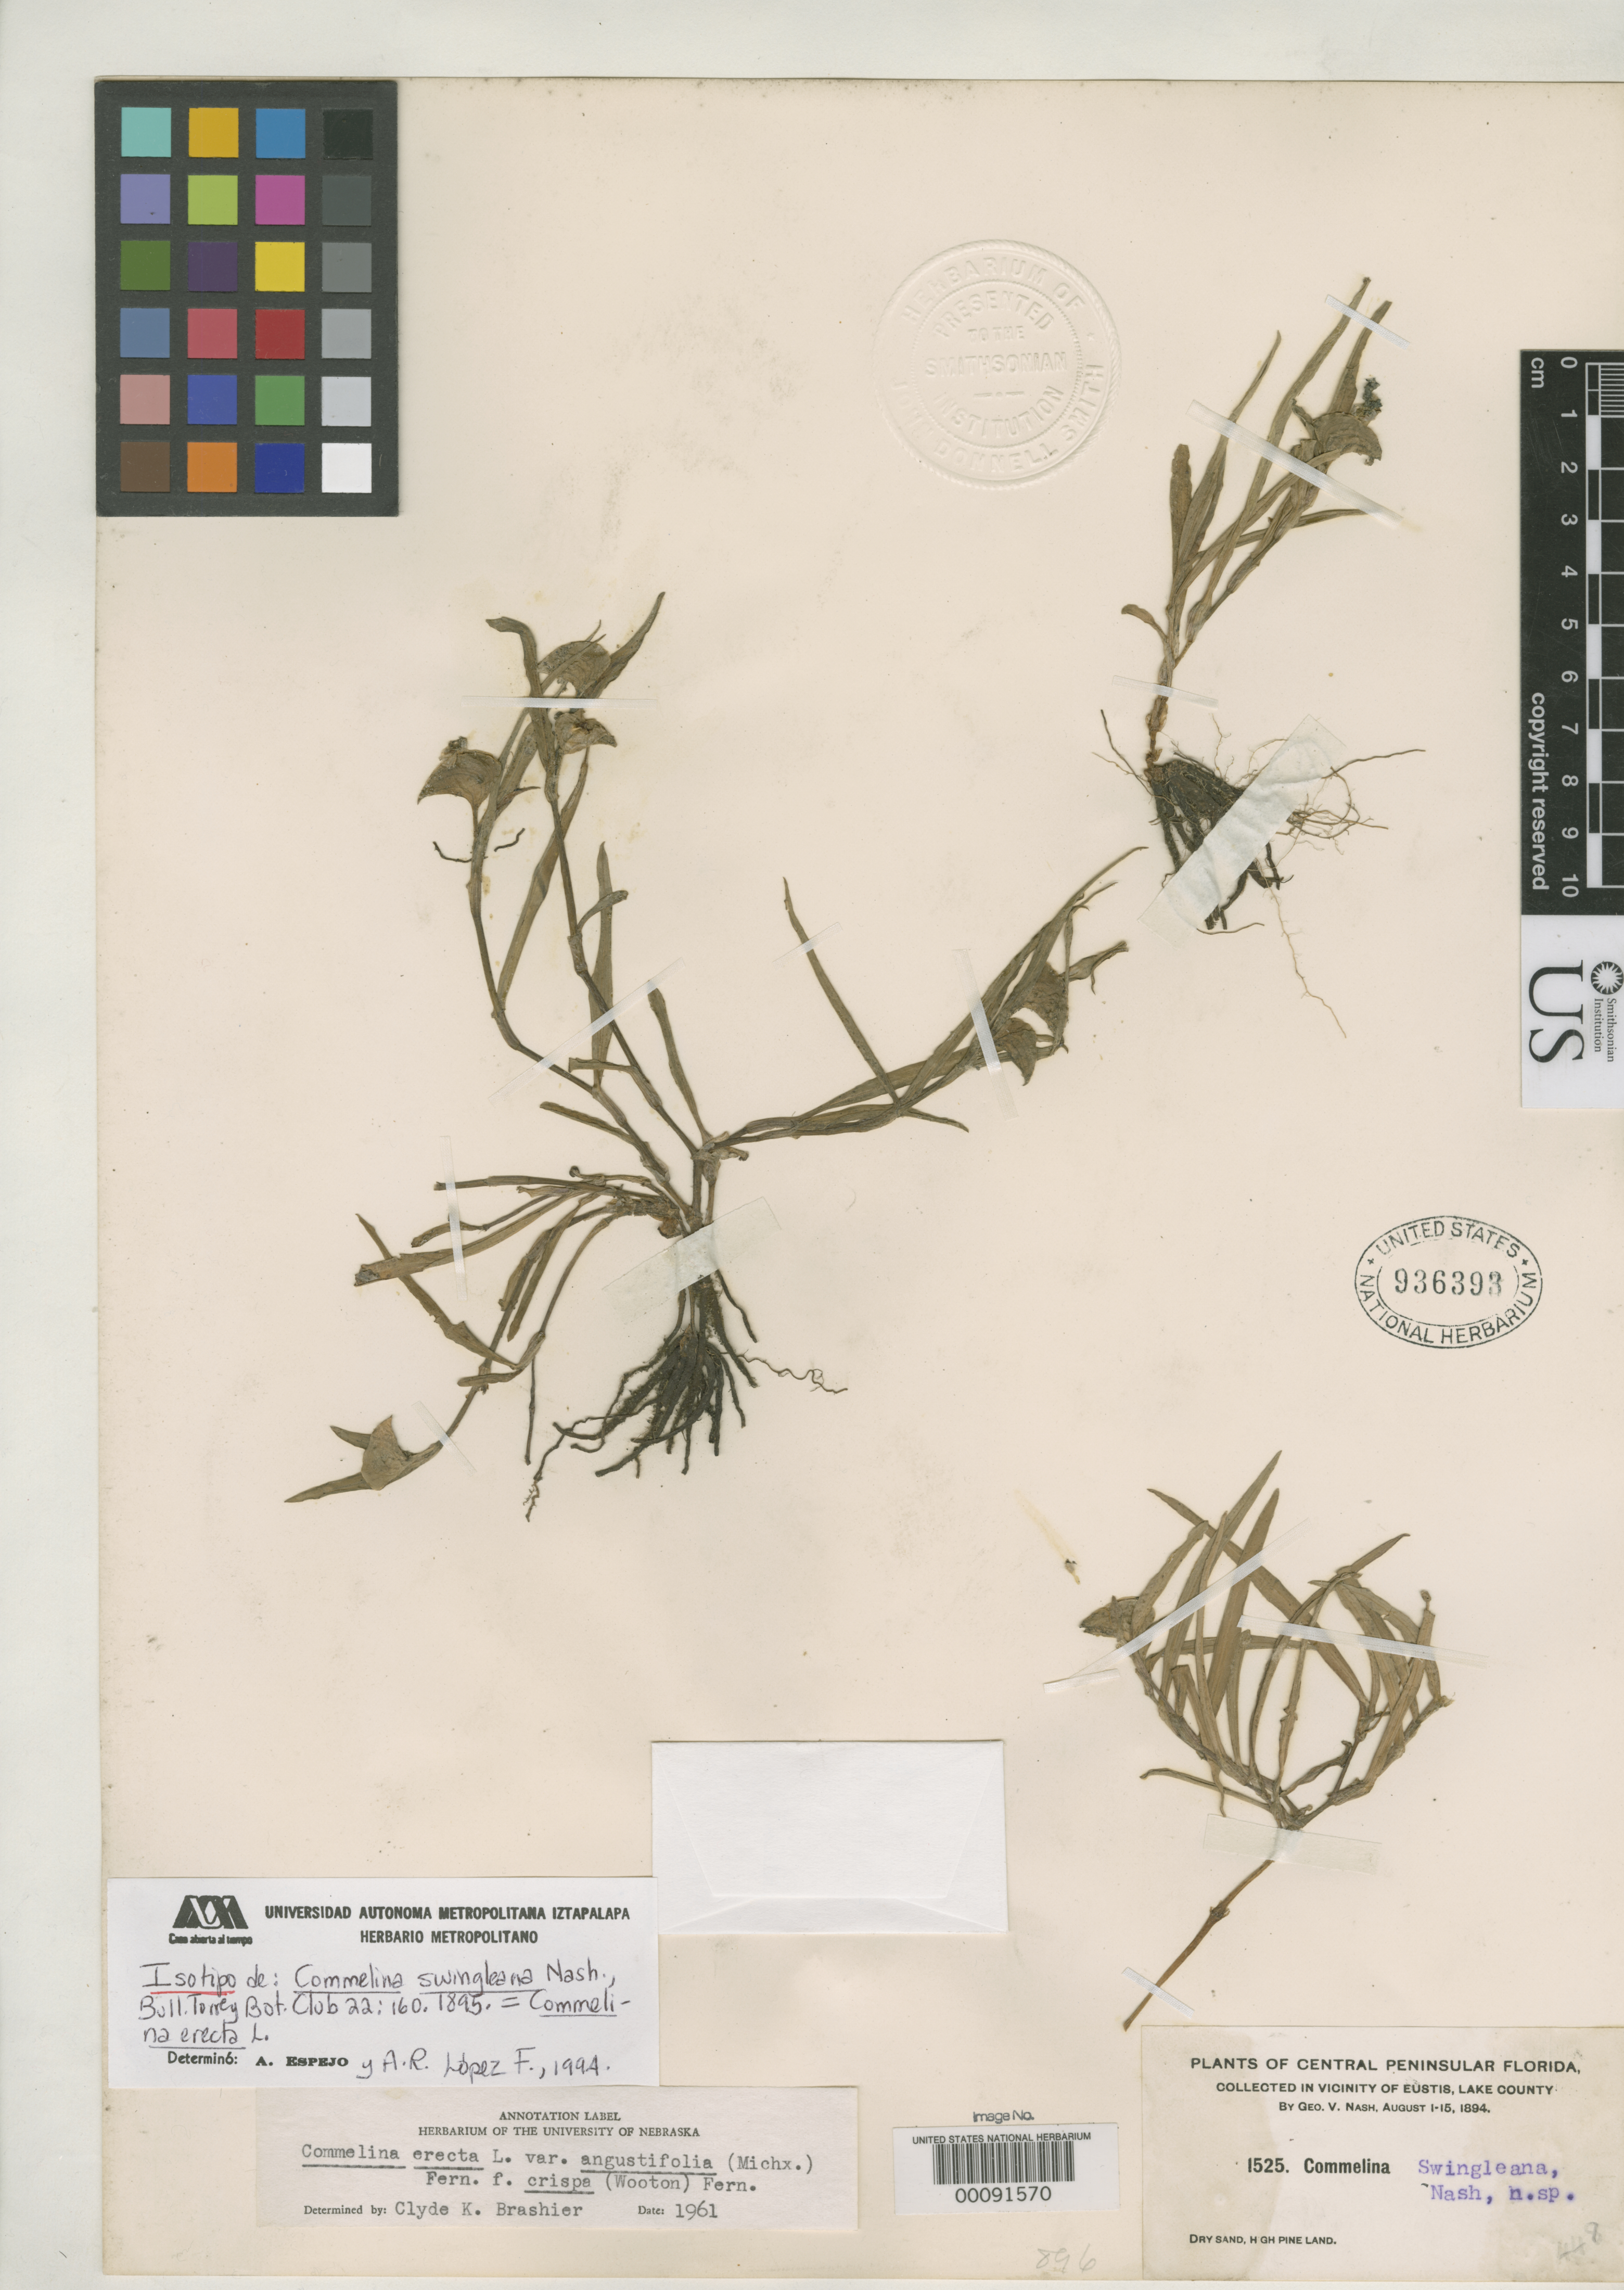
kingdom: Plantae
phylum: Tracheophyta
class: Liliopsida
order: Commelinales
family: Commelinaceae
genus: Commelina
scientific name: Commelina swingleana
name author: Nash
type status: Type Collection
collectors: G. V. Nash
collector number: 1525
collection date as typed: August 1-15, 1894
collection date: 1894-08-01/1894-08-15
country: United States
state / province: Florida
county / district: Lake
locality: Vicinity of Eustis, Lake County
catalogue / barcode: US 936393